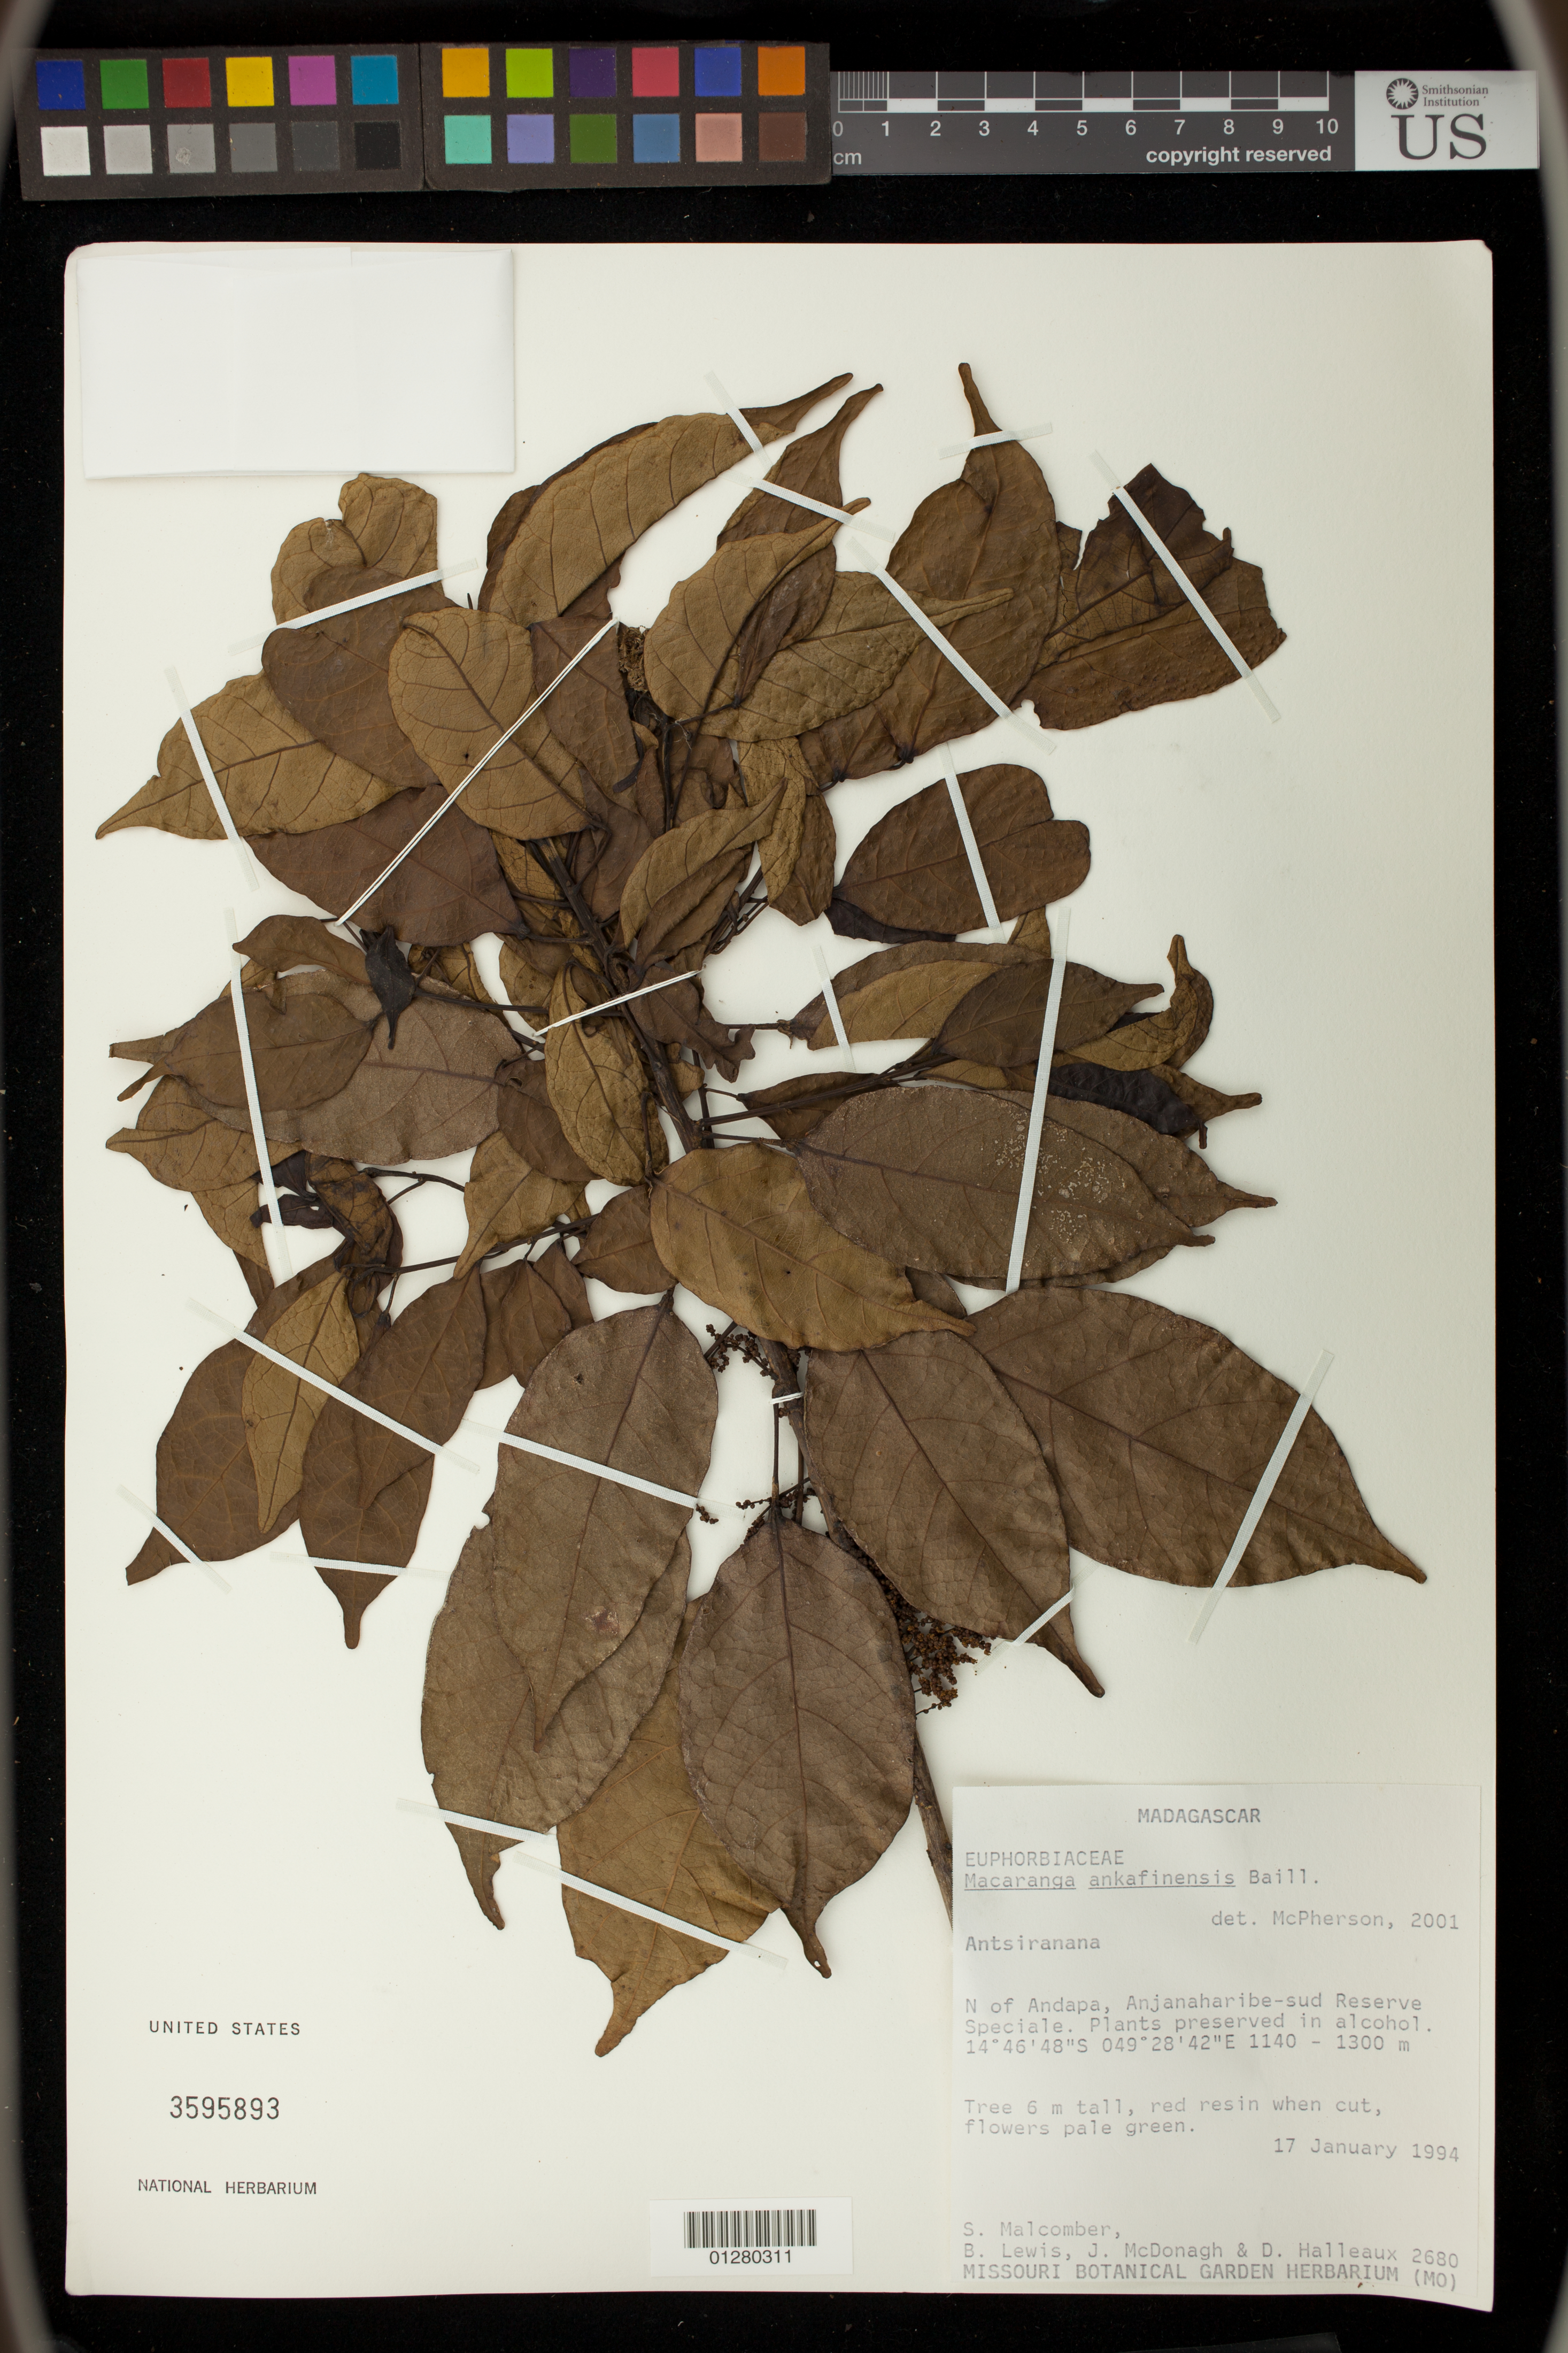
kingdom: Plantae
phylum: Tracheophyta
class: Magnoliopsida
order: Malpighiales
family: Euphorbiaceae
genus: Macaranga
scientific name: Macaranga ankafinensis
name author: Baill.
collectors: S. T. Malcomber, B. Lewis, J. McDonagh & D. Halleaux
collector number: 2680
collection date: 1994-01-17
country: Madagascar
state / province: Sava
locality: Antsiranana,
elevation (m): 1140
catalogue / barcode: US 3595893